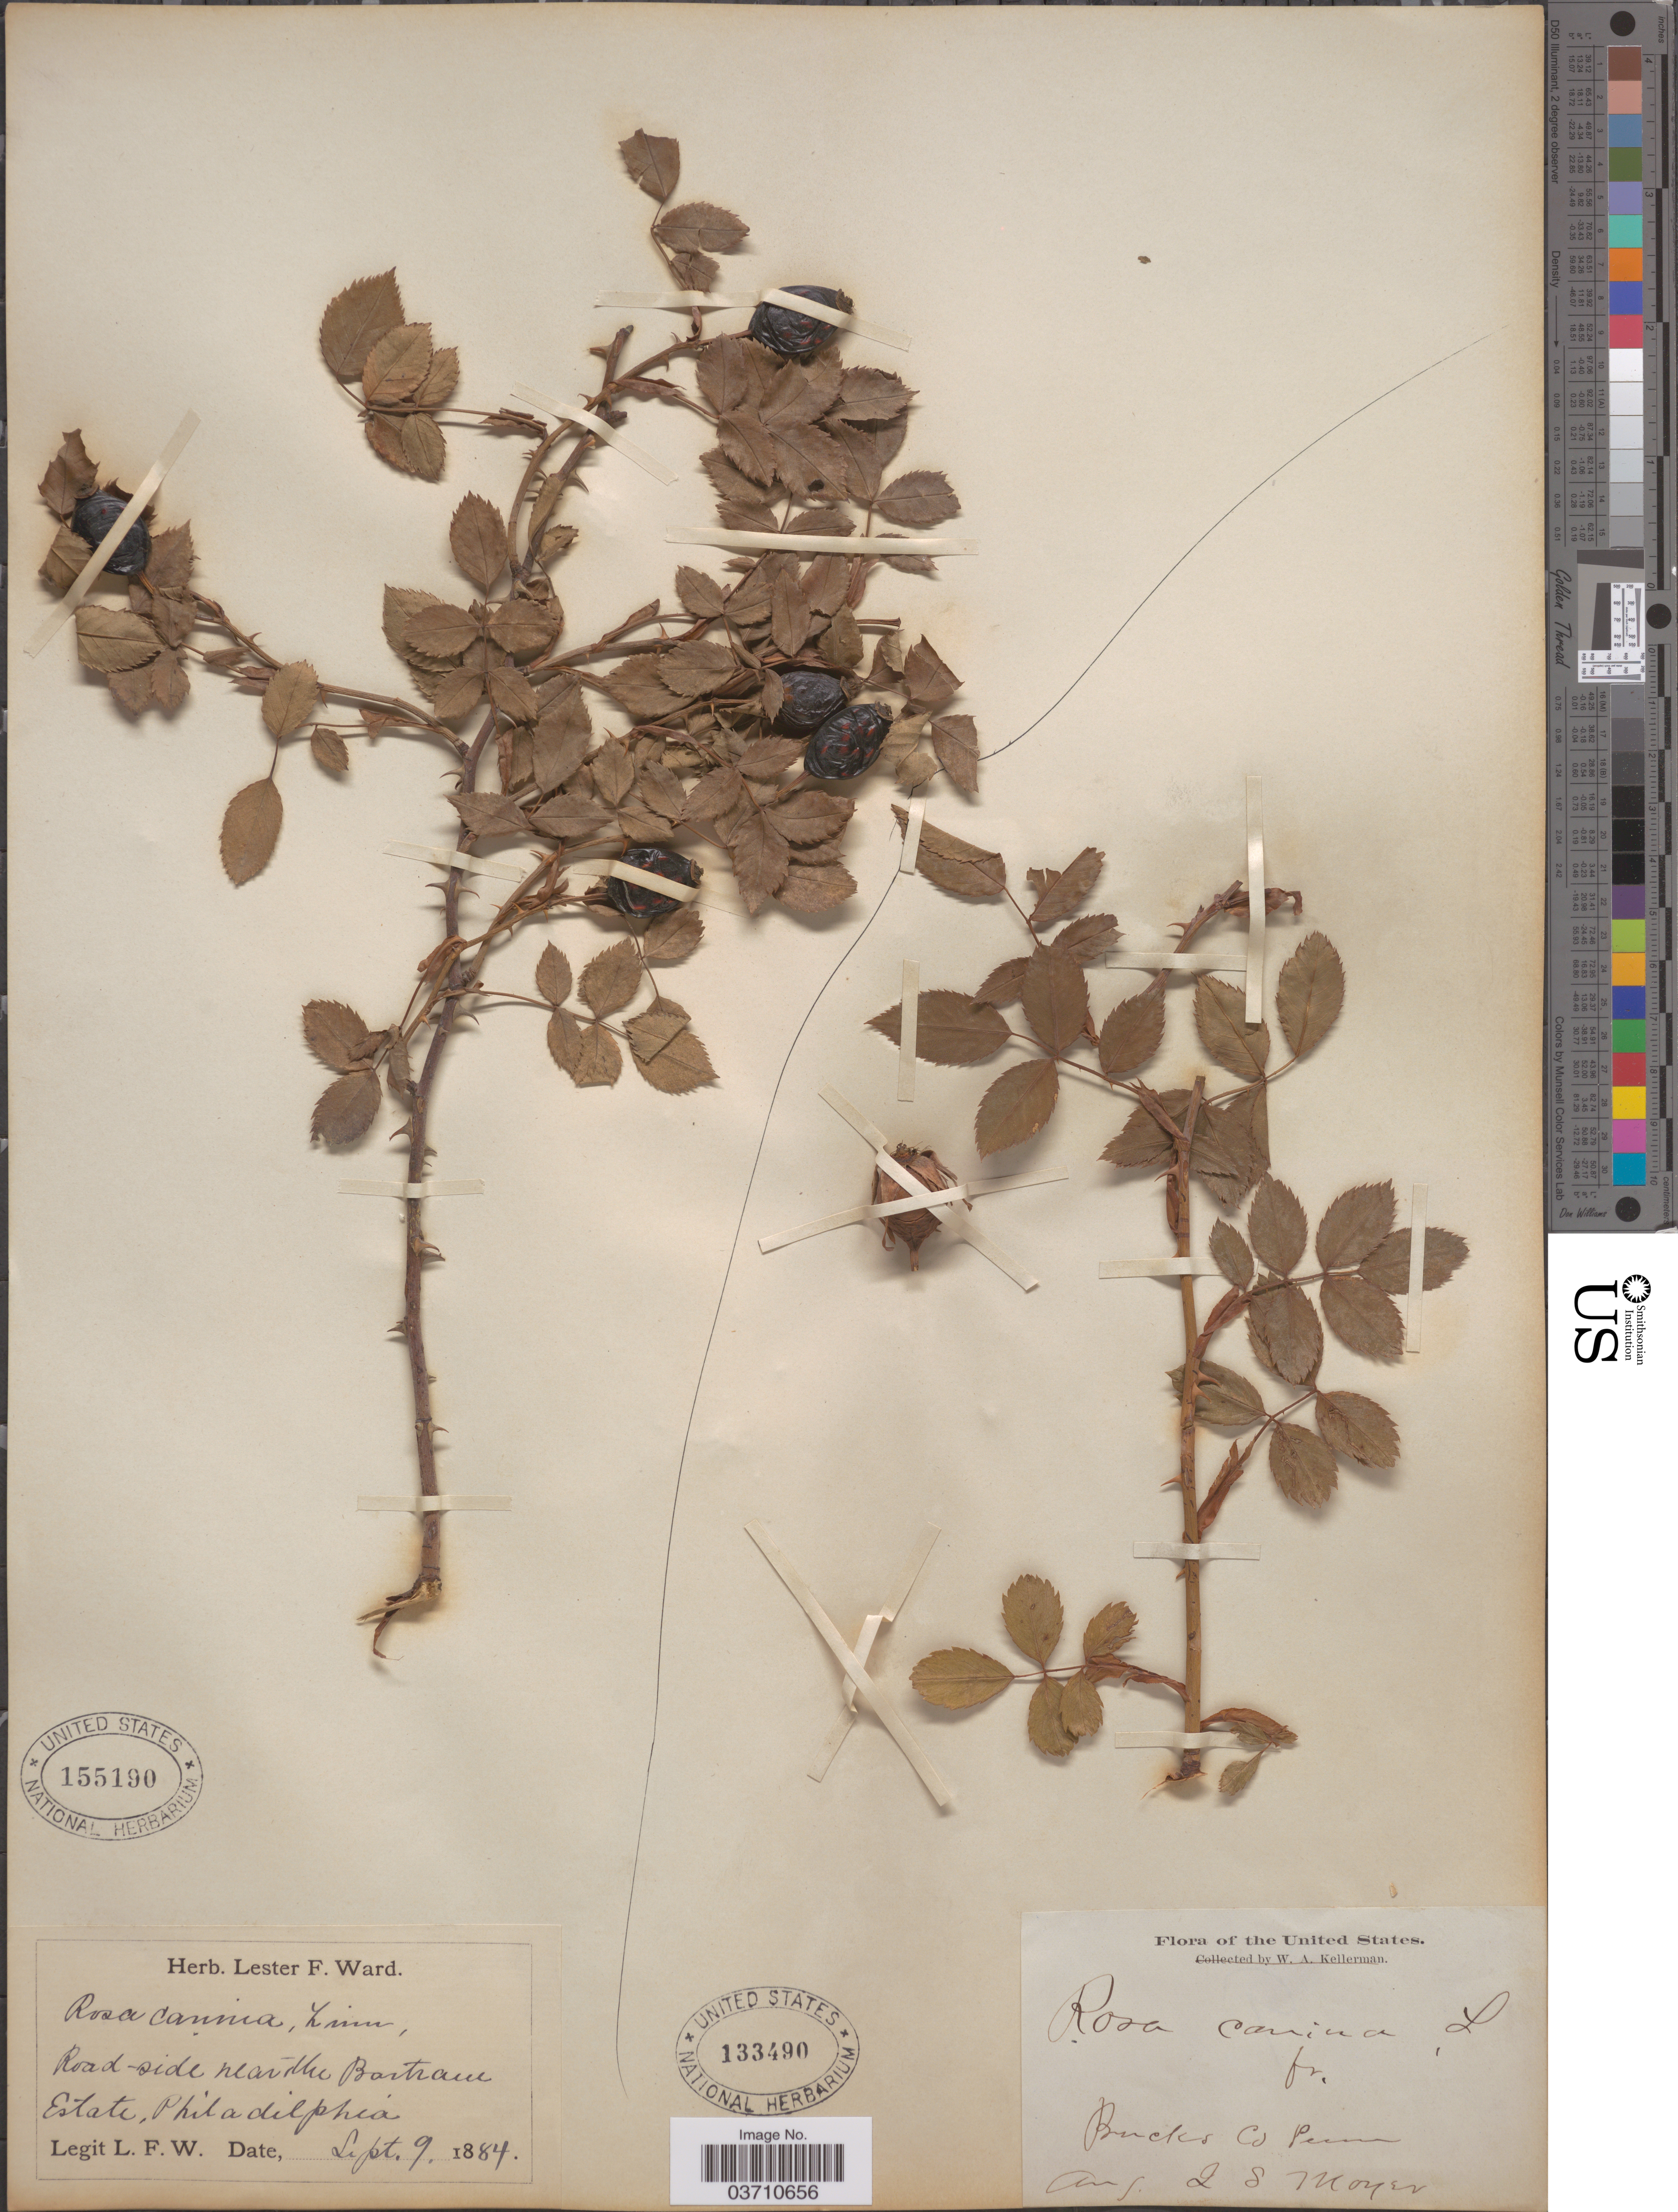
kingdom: Plantae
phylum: Tracheophyta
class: Magnoliopsida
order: Rosales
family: Rosaceae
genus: Rosa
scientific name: Rosa canina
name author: L.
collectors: I. S. Moyer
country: United States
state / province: Pennsylvania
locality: Bucks Co.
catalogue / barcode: US 133490-2